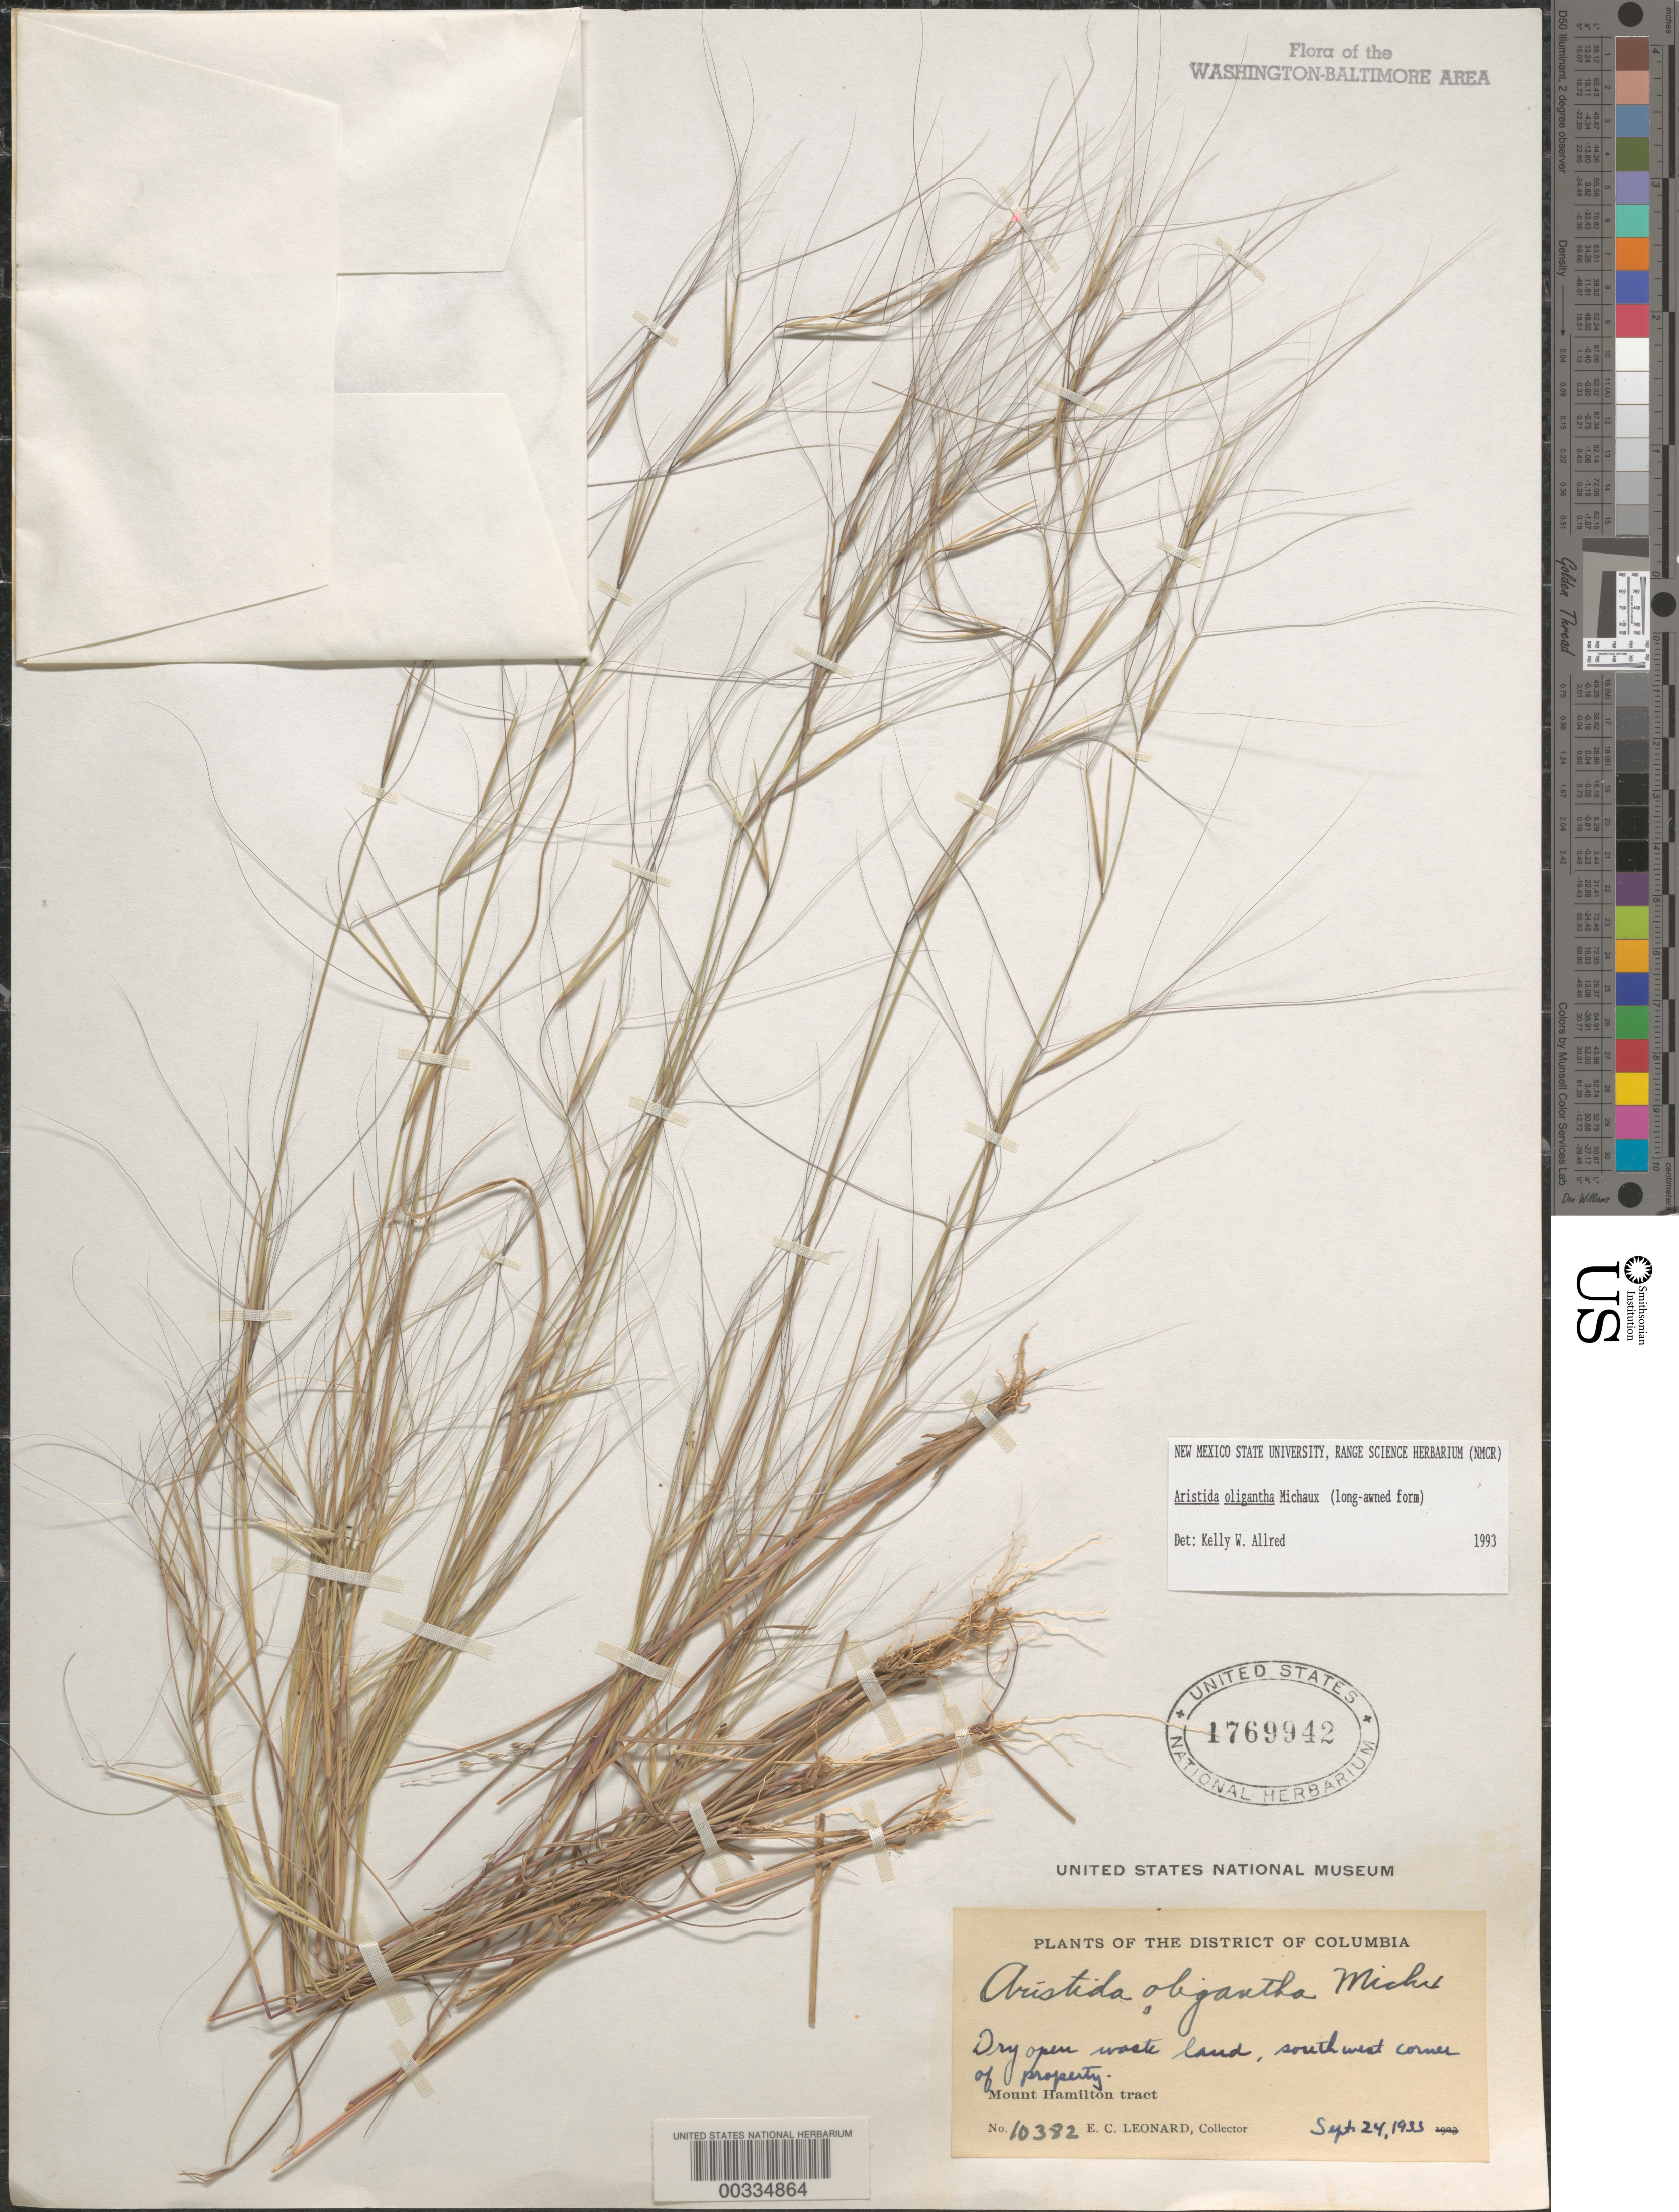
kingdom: Plantae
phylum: Tracheophyta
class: Liliopsida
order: Poales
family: Poaceae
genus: Aristida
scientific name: Aristida oligantha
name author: Michx.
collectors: E. C. Leonard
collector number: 10382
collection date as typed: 24 Sep 1933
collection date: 1933-09-24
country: United States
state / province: District of Columbia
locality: Mount Hamilton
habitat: Dry open waste land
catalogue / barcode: US 1769942